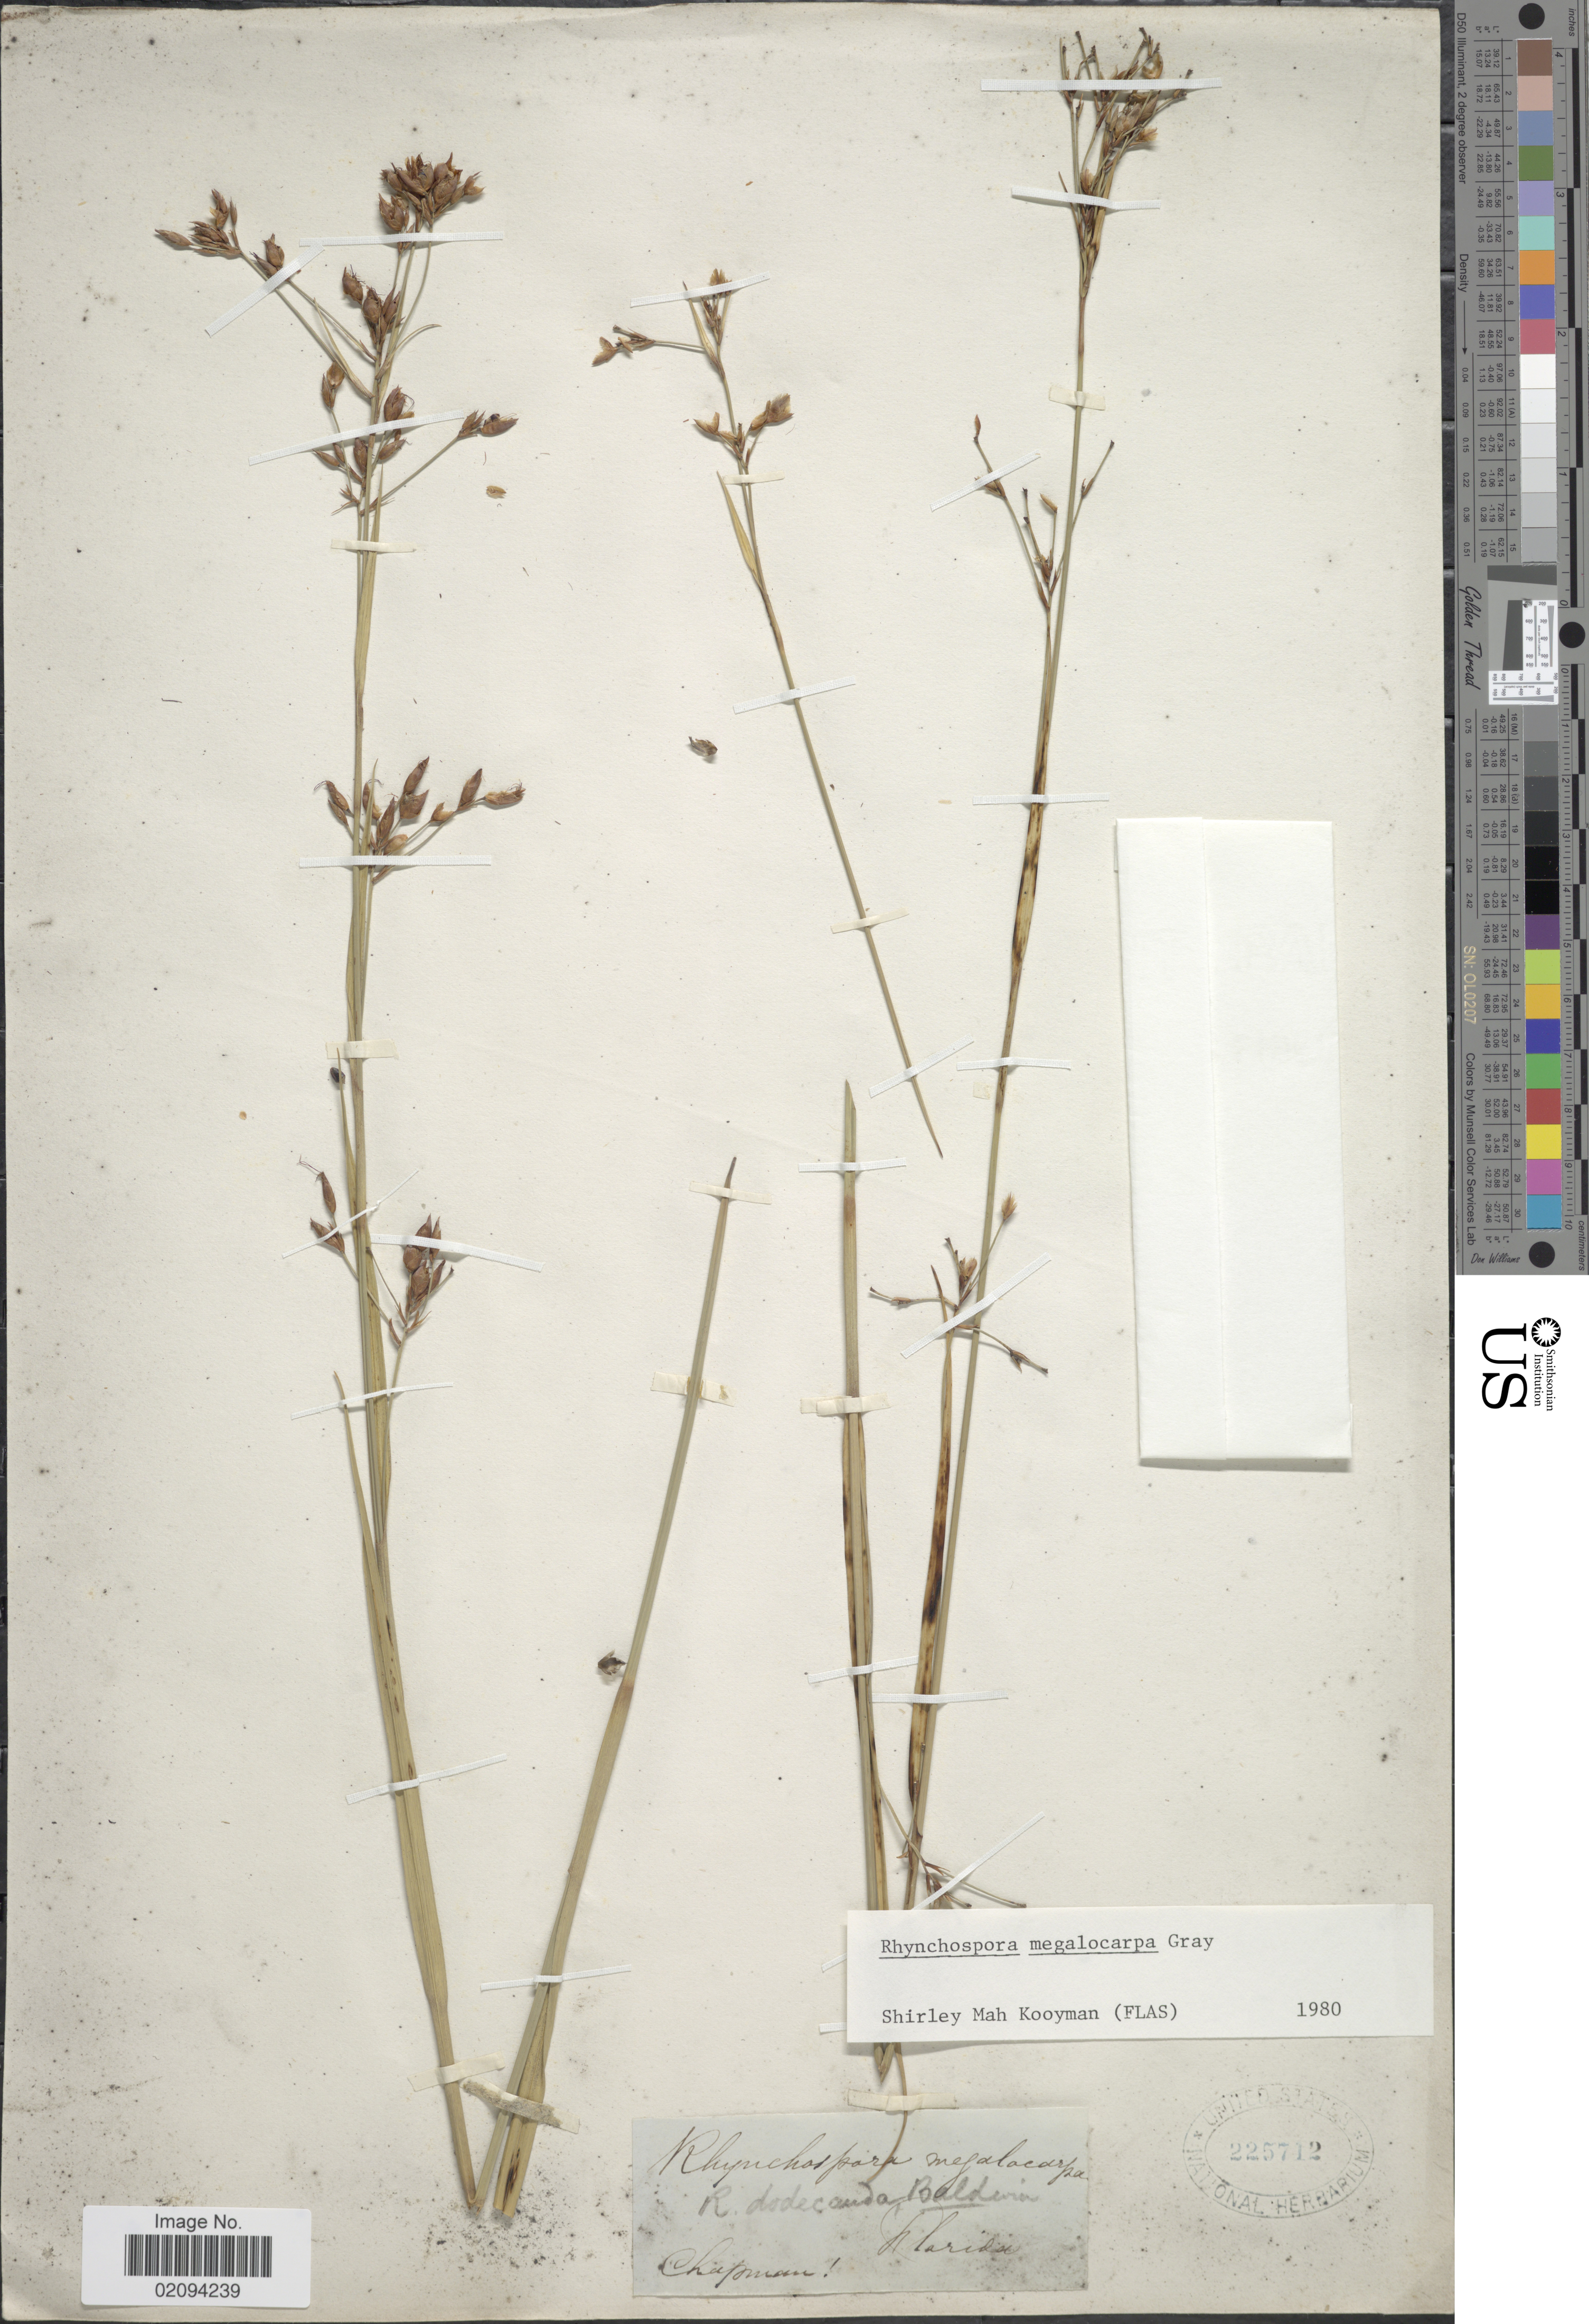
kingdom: Plantae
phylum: Tracheophyta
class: Liliopsida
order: Poales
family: Cyperaceae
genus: Rhynchospora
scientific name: Rhynchospora megalocarpa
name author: A. Gray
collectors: A. Chapman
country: United States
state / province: Florida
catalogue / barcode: US 225712